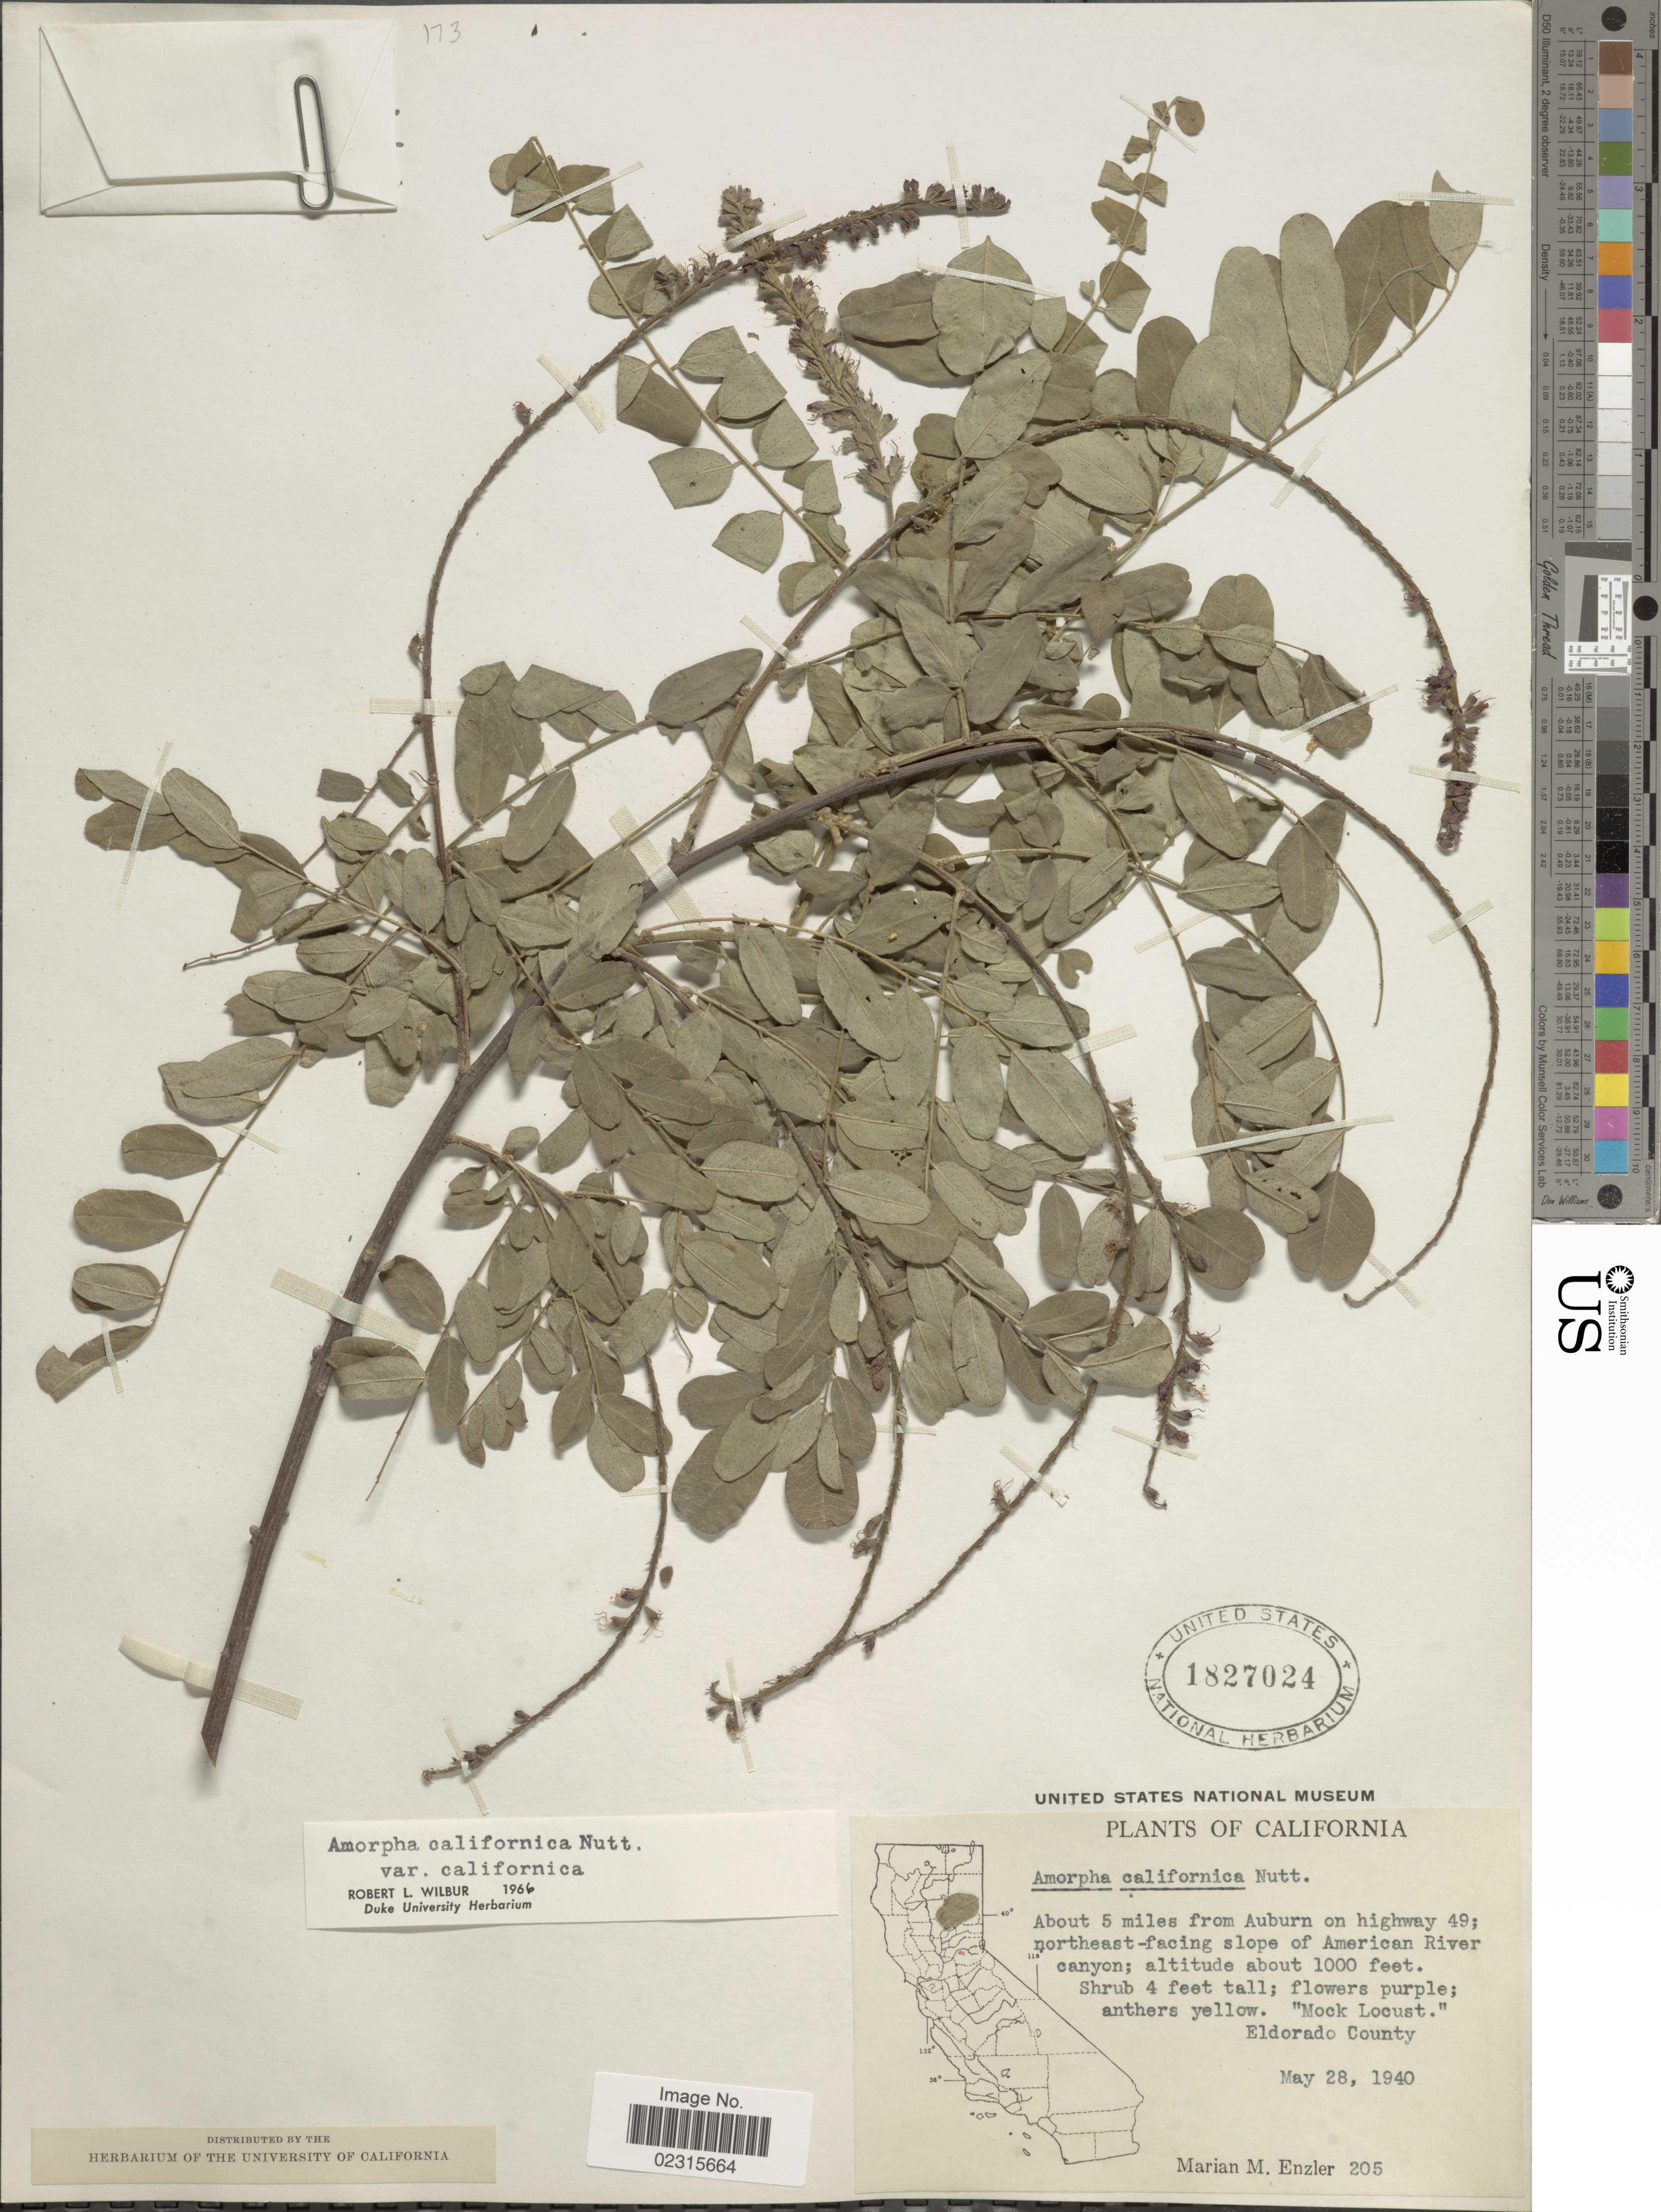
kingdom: Plantae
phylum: Tracheophyta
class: Magnoliopsida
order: Fabales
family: Fabaceae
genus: Amorpha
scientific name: Amorpha californica var. californica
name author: Nutt.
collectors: M. Enzler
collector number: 205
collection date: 1940-05-28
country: United States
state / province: California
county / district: El Dorado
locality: About 5 mile Auburn on highway 49. northeast-facingl slope American River canyon, Eldorado County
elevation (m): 305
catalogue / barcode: US 1827024